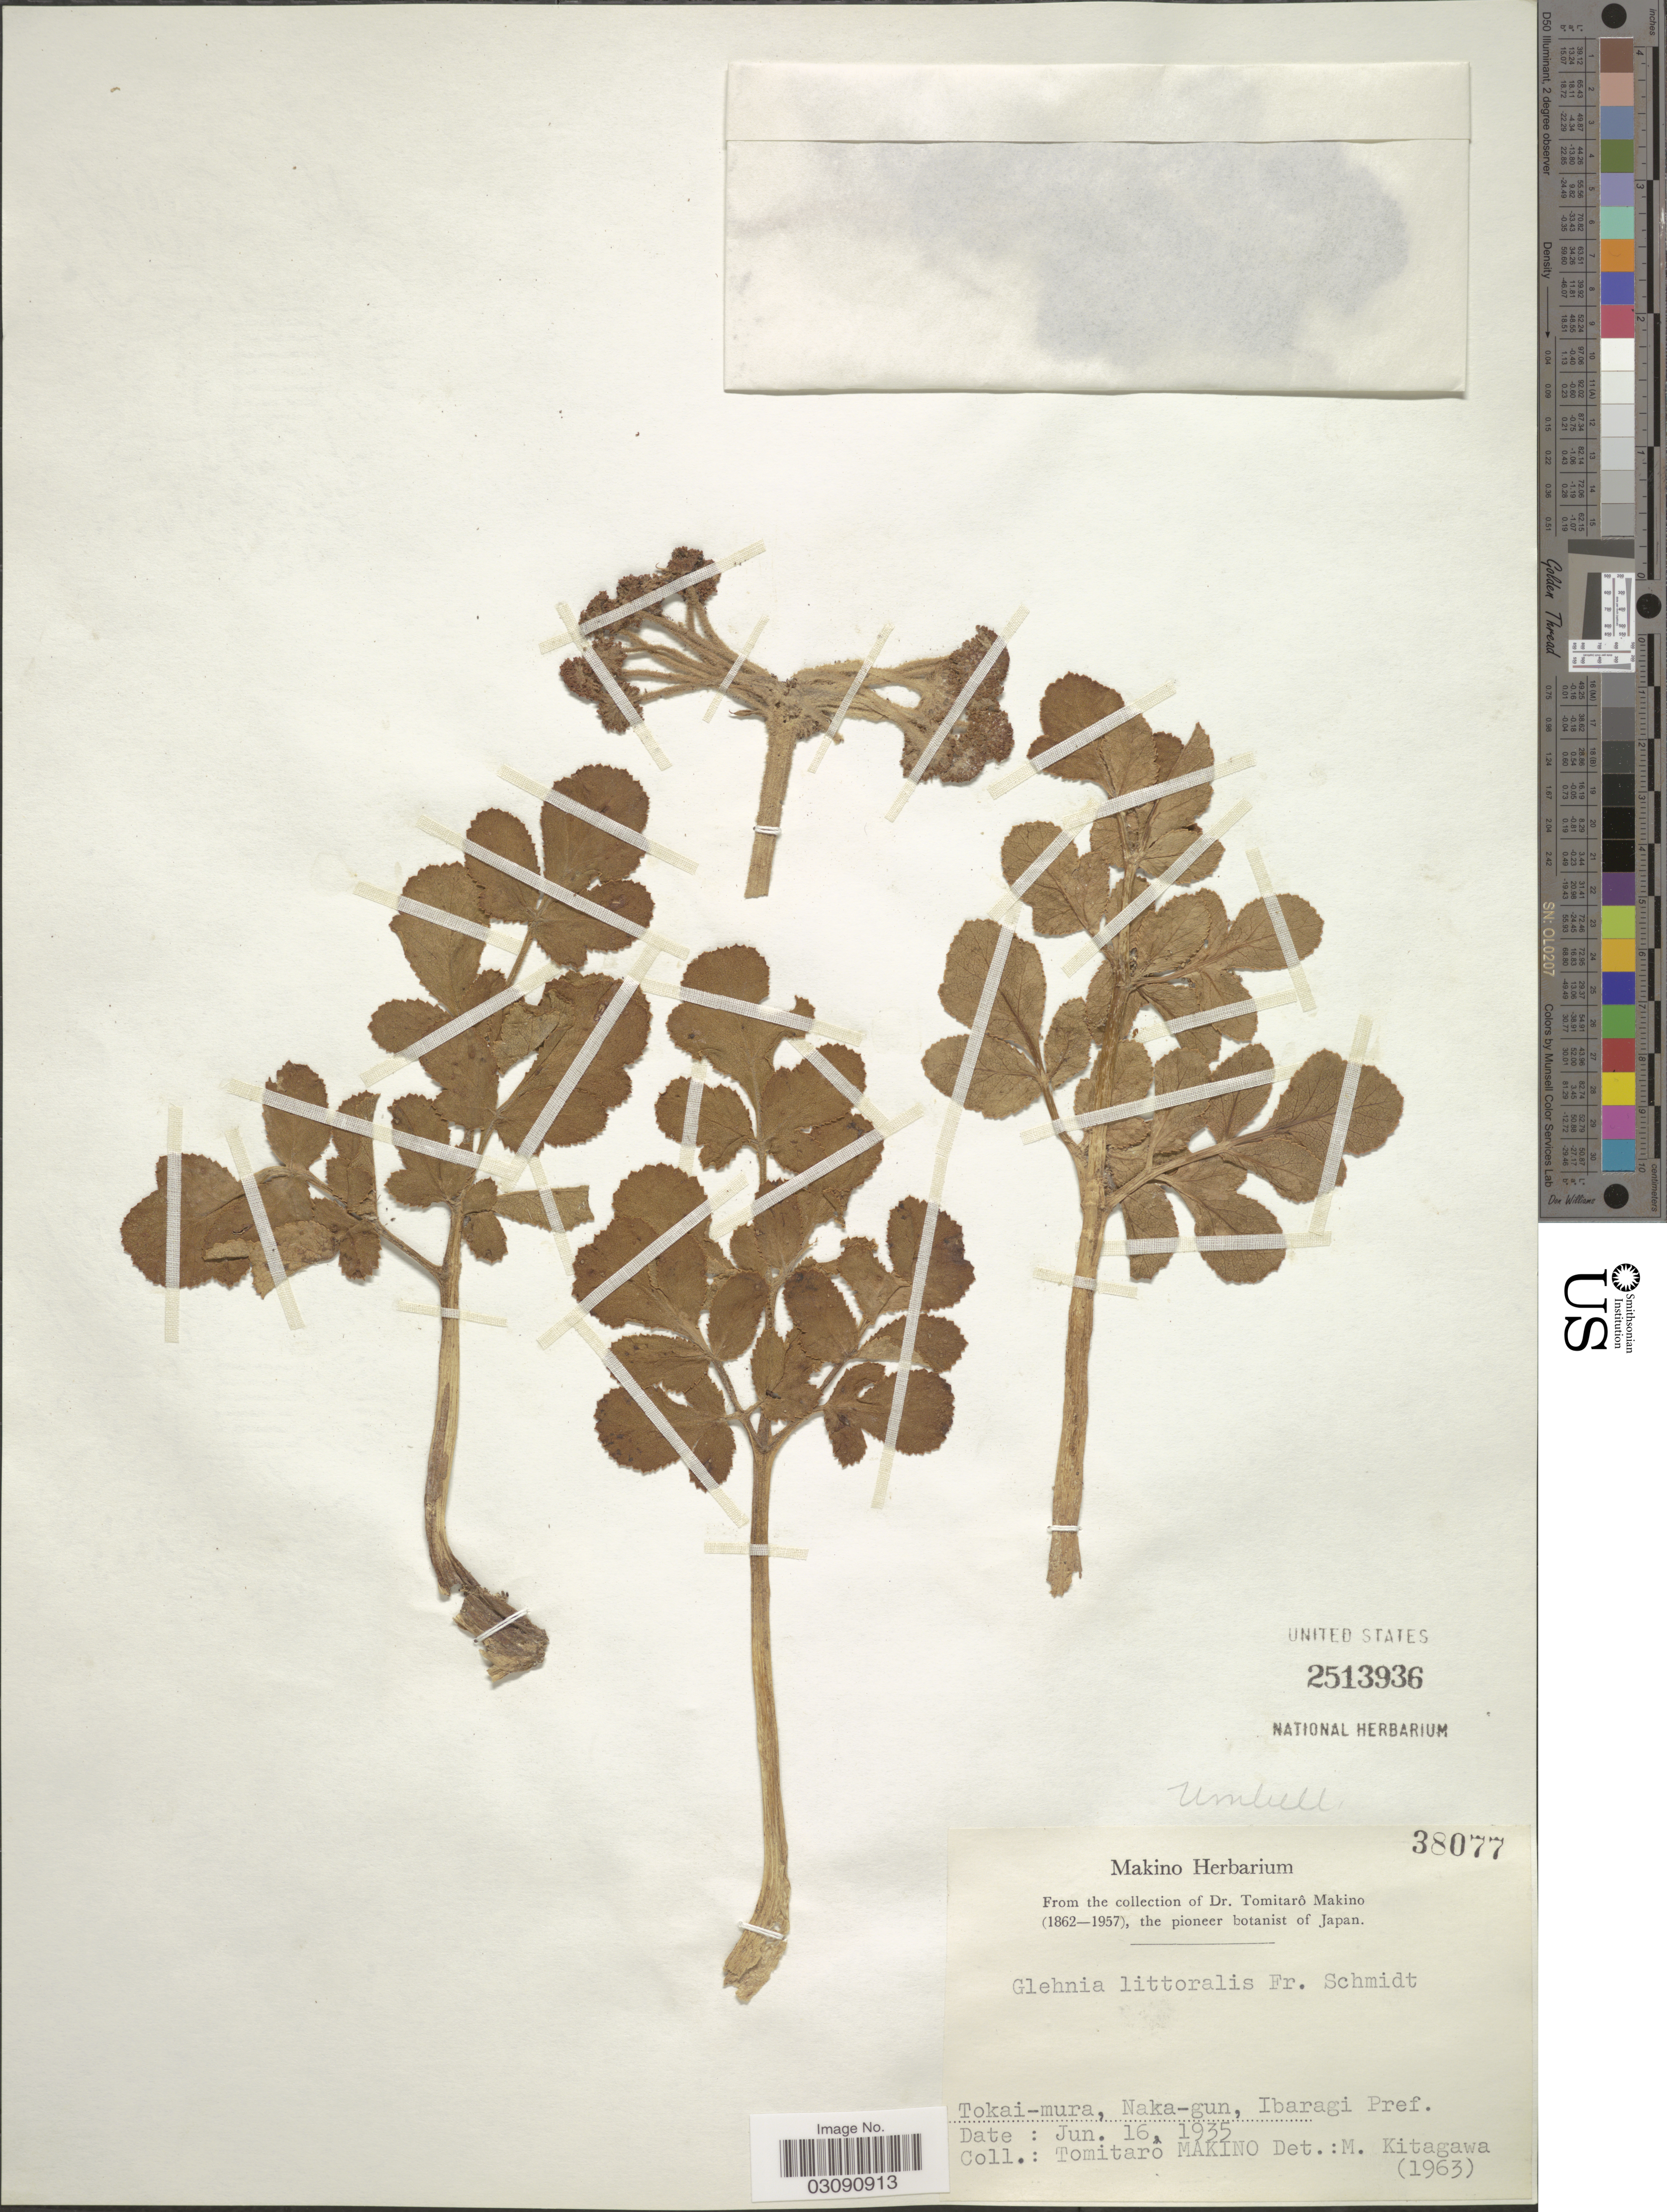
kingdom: Plantae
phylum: Tracheophyta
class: Magnoliopsida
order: Apiales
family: Apiaceae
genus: Glehnia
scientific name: Glehnia littoralis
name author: (J.G. Cooper) F. Schmidt ex Miq.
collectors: T. Makino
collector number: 38077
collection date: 1935-06-16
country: Japan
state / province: Ibaraki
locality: Tokai-mura, Naka-gun, Ibaragi Pref.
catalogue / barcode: US 2513936